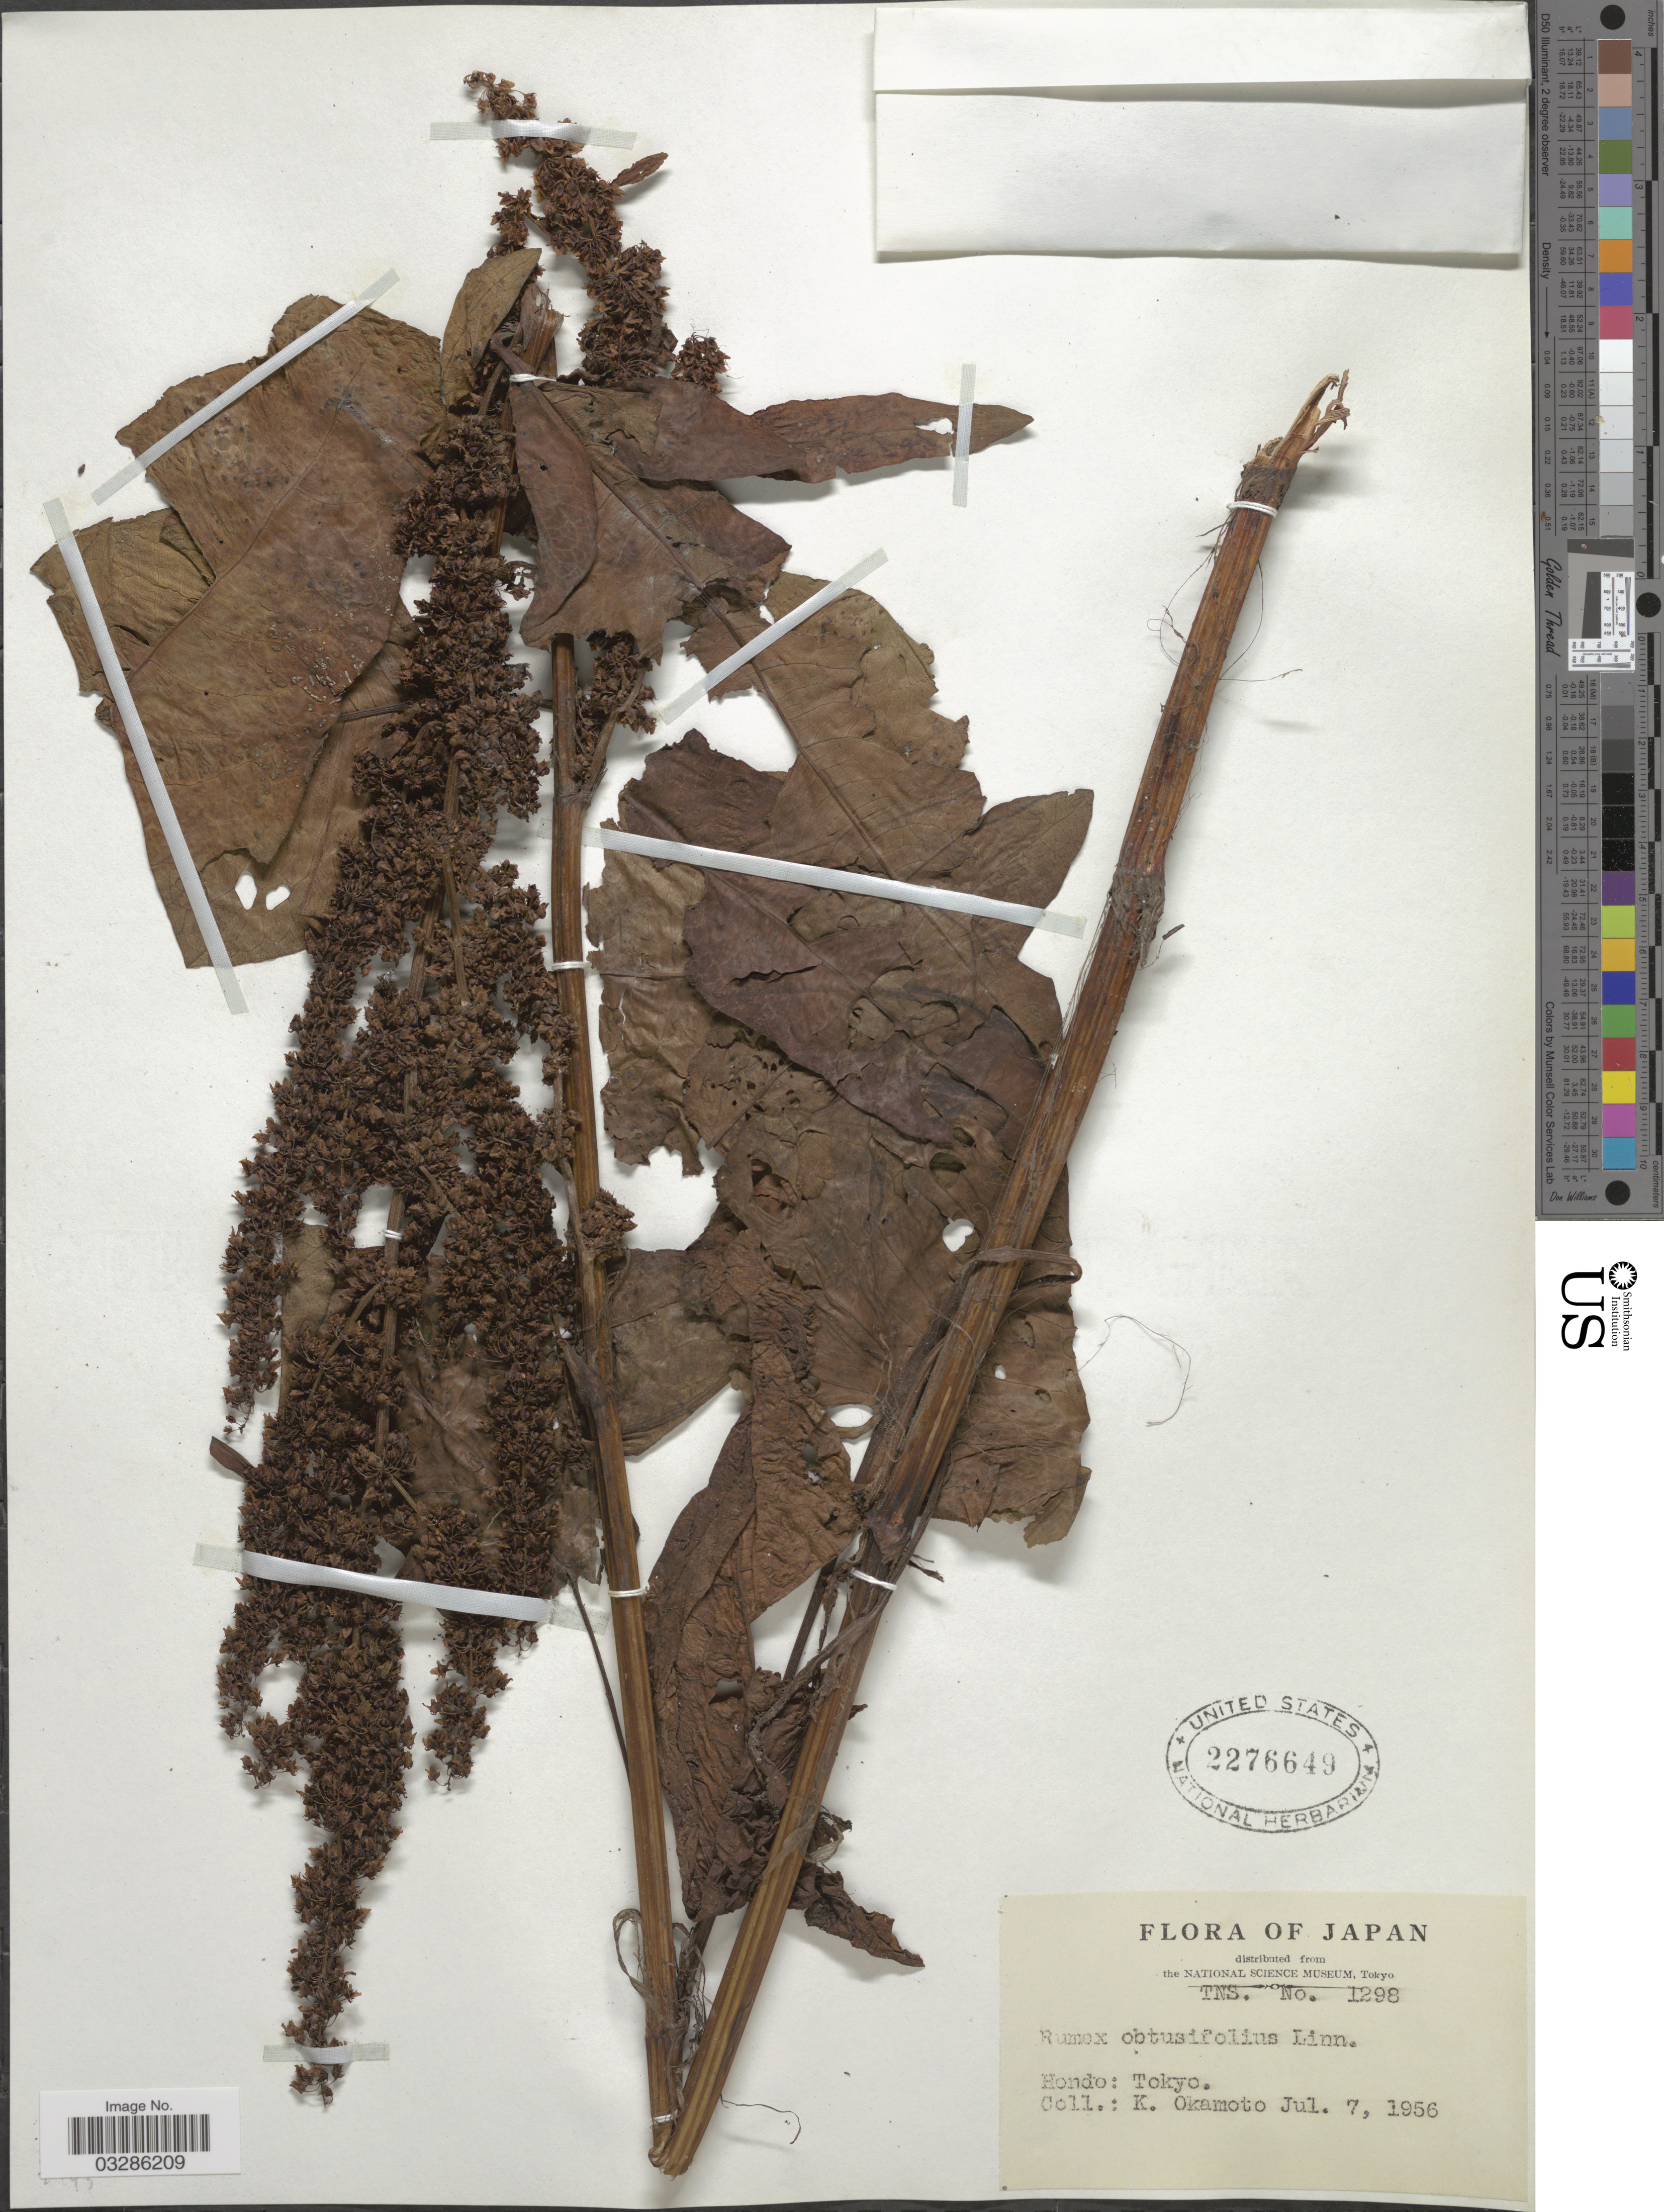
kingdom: Plantae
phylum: Tracheophyta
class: Magnoliopsida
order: Caryophyllales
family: Polygonaceae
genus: Rumex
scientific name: Rumex obtusifolius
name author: L.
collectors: K. Okamoto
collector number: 1298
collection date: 1956-07-07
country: Japan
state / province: Tokyo, Federal City of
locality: Hondo: Tokyo.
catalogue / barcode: US 2276649